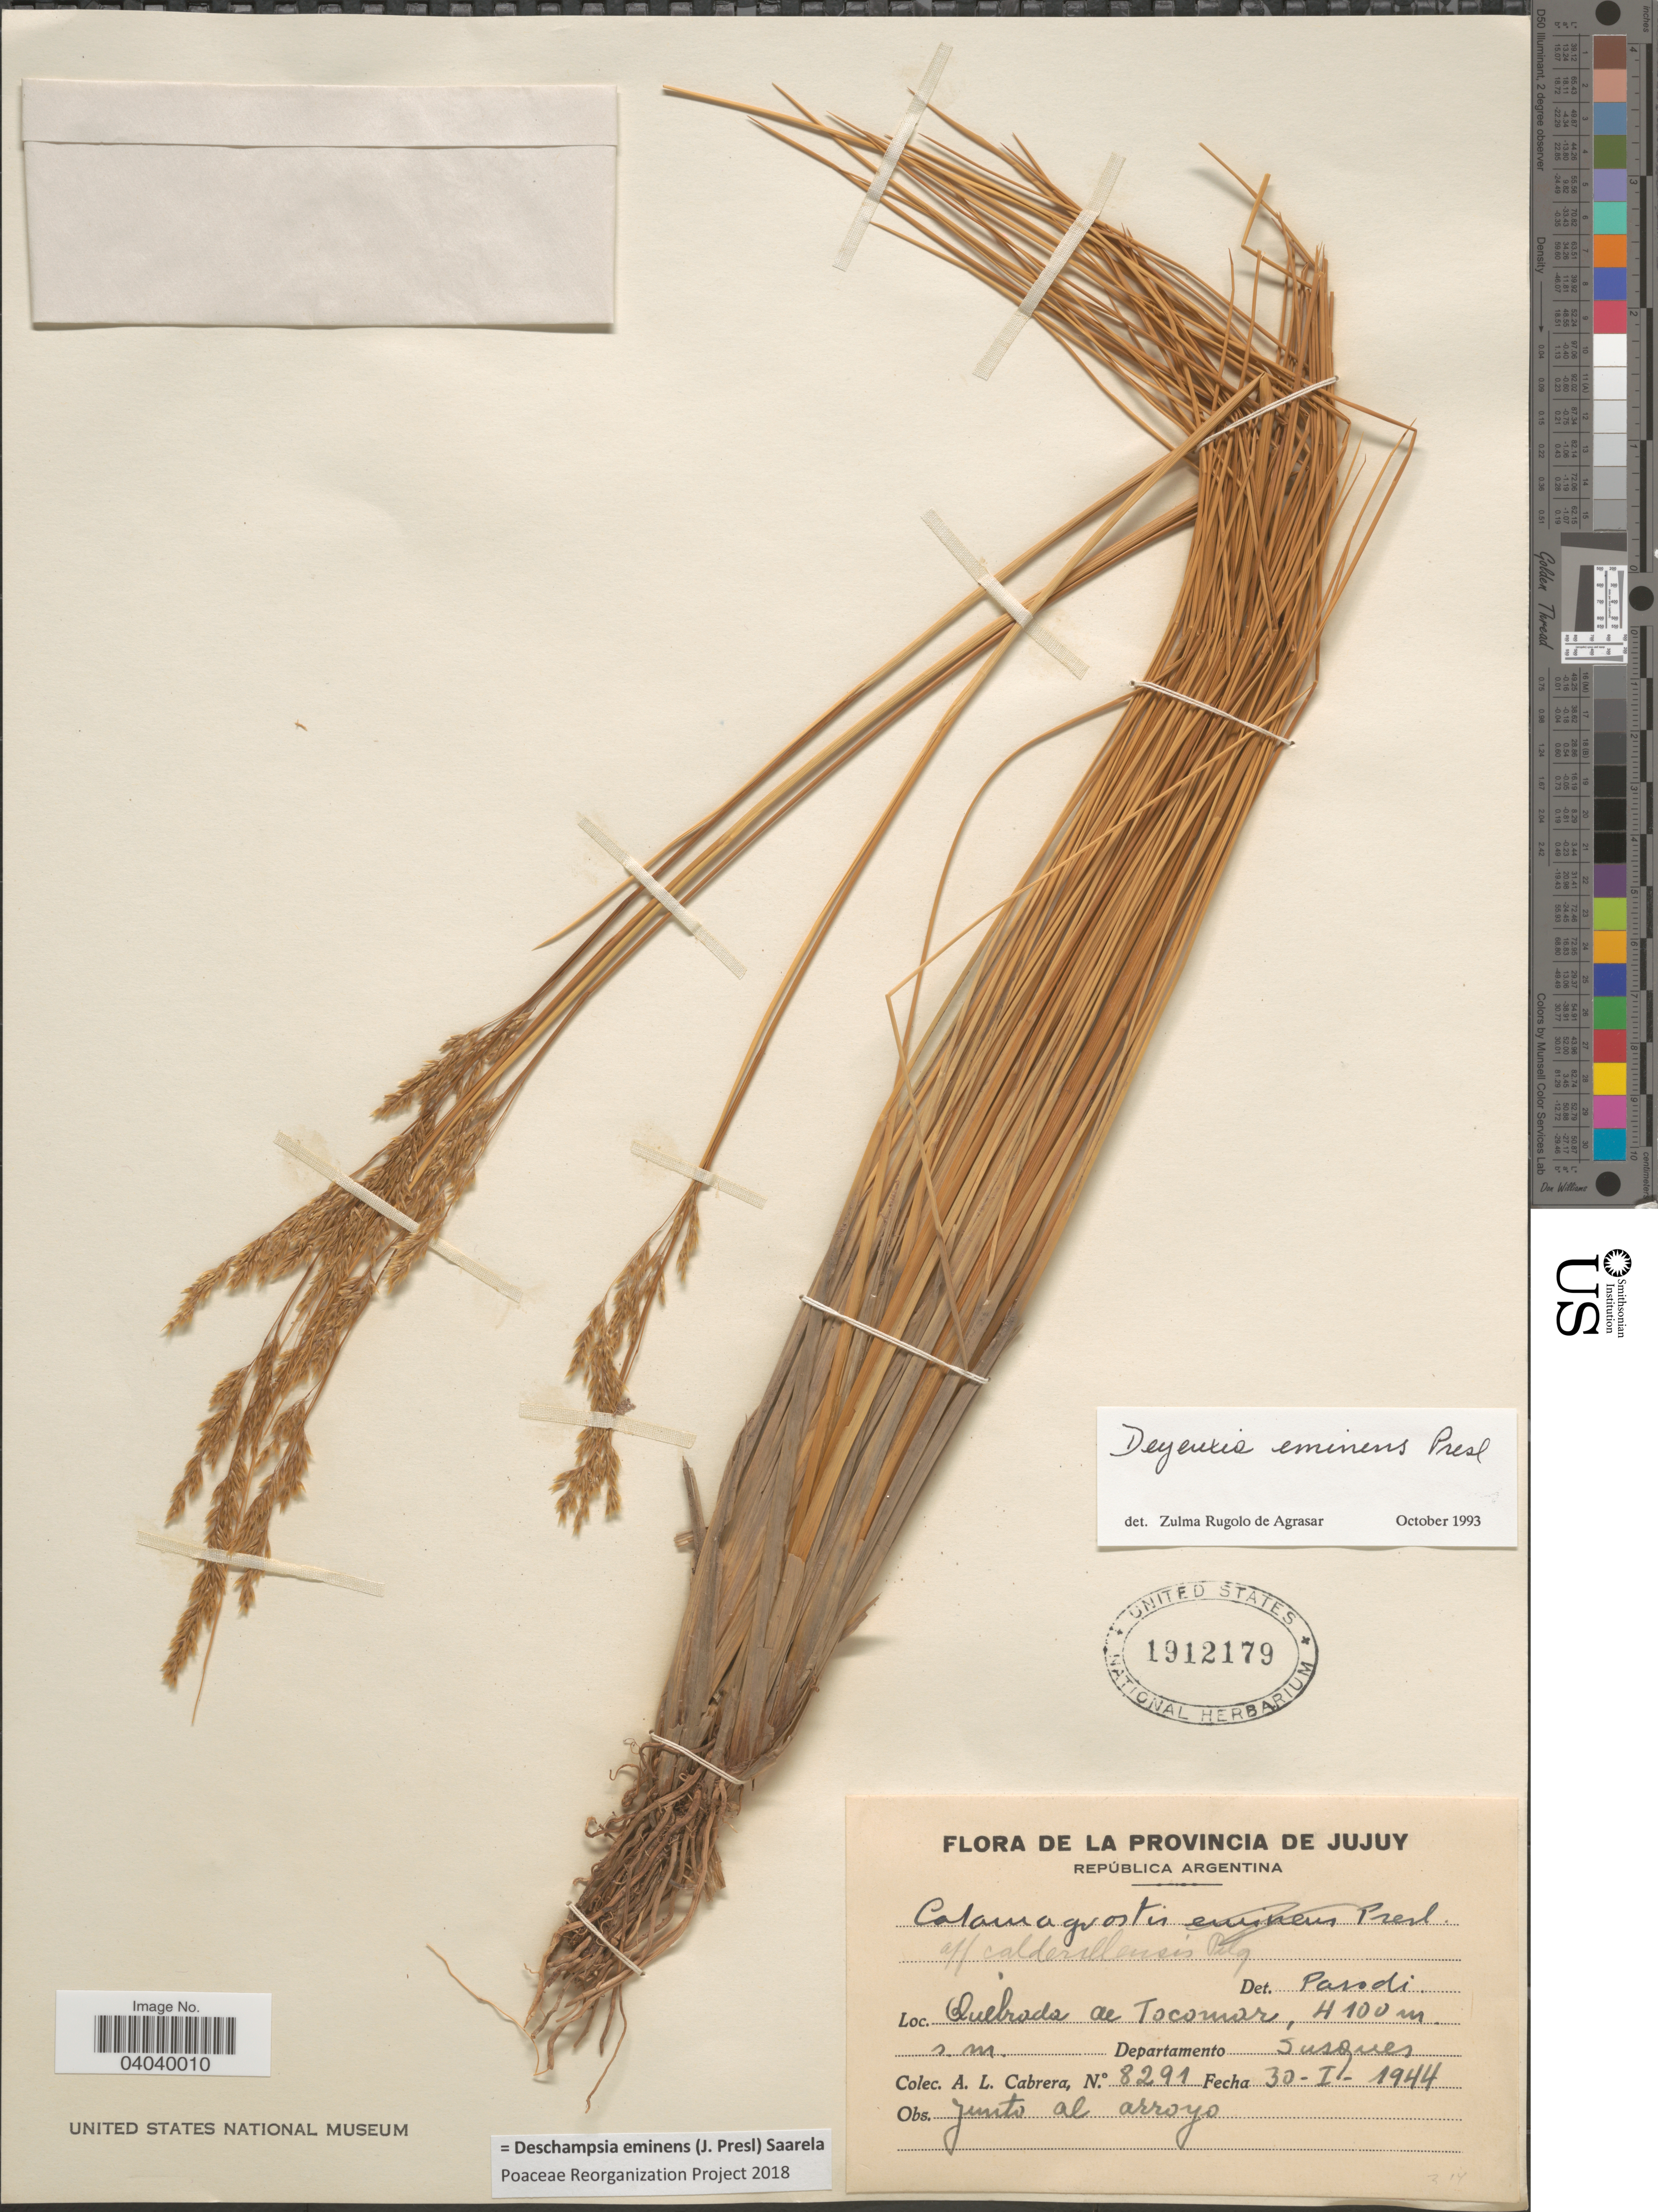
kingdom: Plantae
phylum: Tracheophyta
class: Liliopsida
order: Poales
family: Poaceae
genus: Deschampsia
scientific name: Deschampsia eminens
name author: (J. Presl) Saarela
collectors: A. L. Cabrera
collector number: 8291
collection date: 1944-01-30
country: Argentina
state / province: Jujuy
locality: Quebrada al Tocomar. Departamento Susques.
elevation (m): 4100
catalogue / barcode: US 1912179